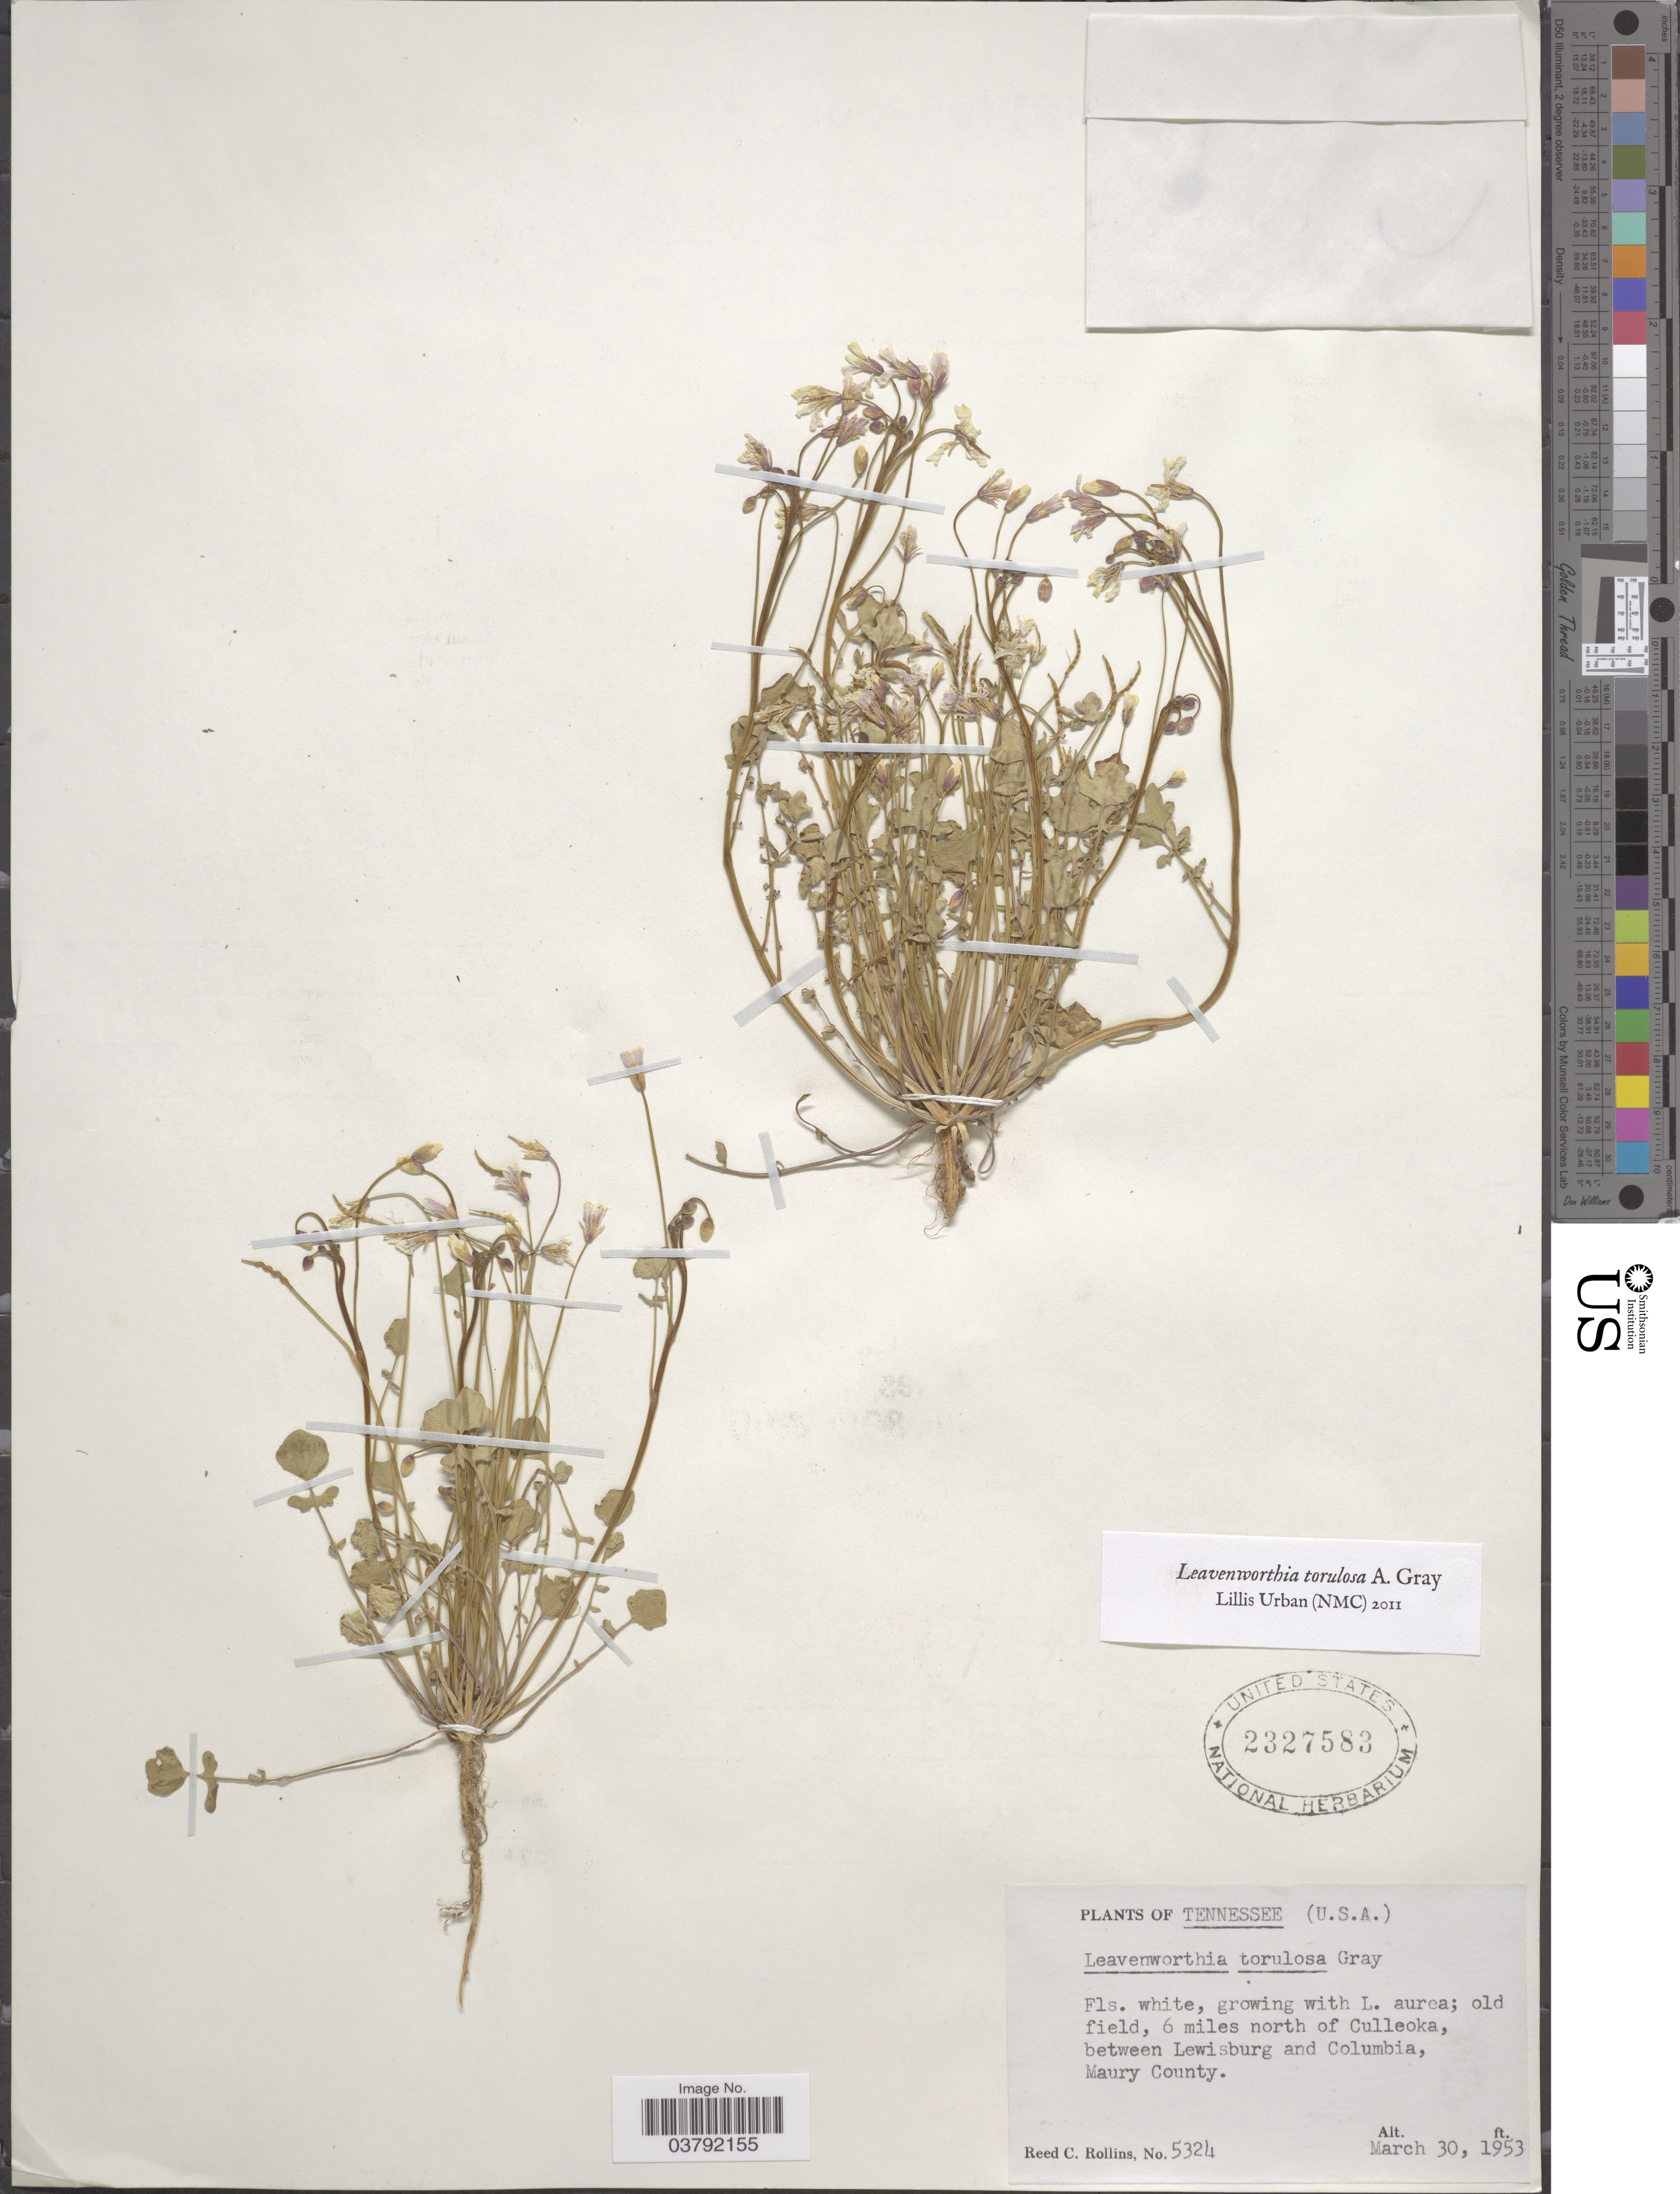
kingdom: Plantae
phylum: Tracheophyta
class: Magnoliopsida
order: Brassicales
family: Brassicaceae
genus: Leavenworthia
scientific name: Leavenworthia torulosa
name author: A. Gray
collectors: R. C. Rollins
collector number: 5324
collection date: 1953-03-30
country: United States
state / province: Tennessee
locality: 6 miles north of Culleoka, between Lewisburg and Columbia, Maury County.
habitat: old field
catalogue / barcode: US 2327583